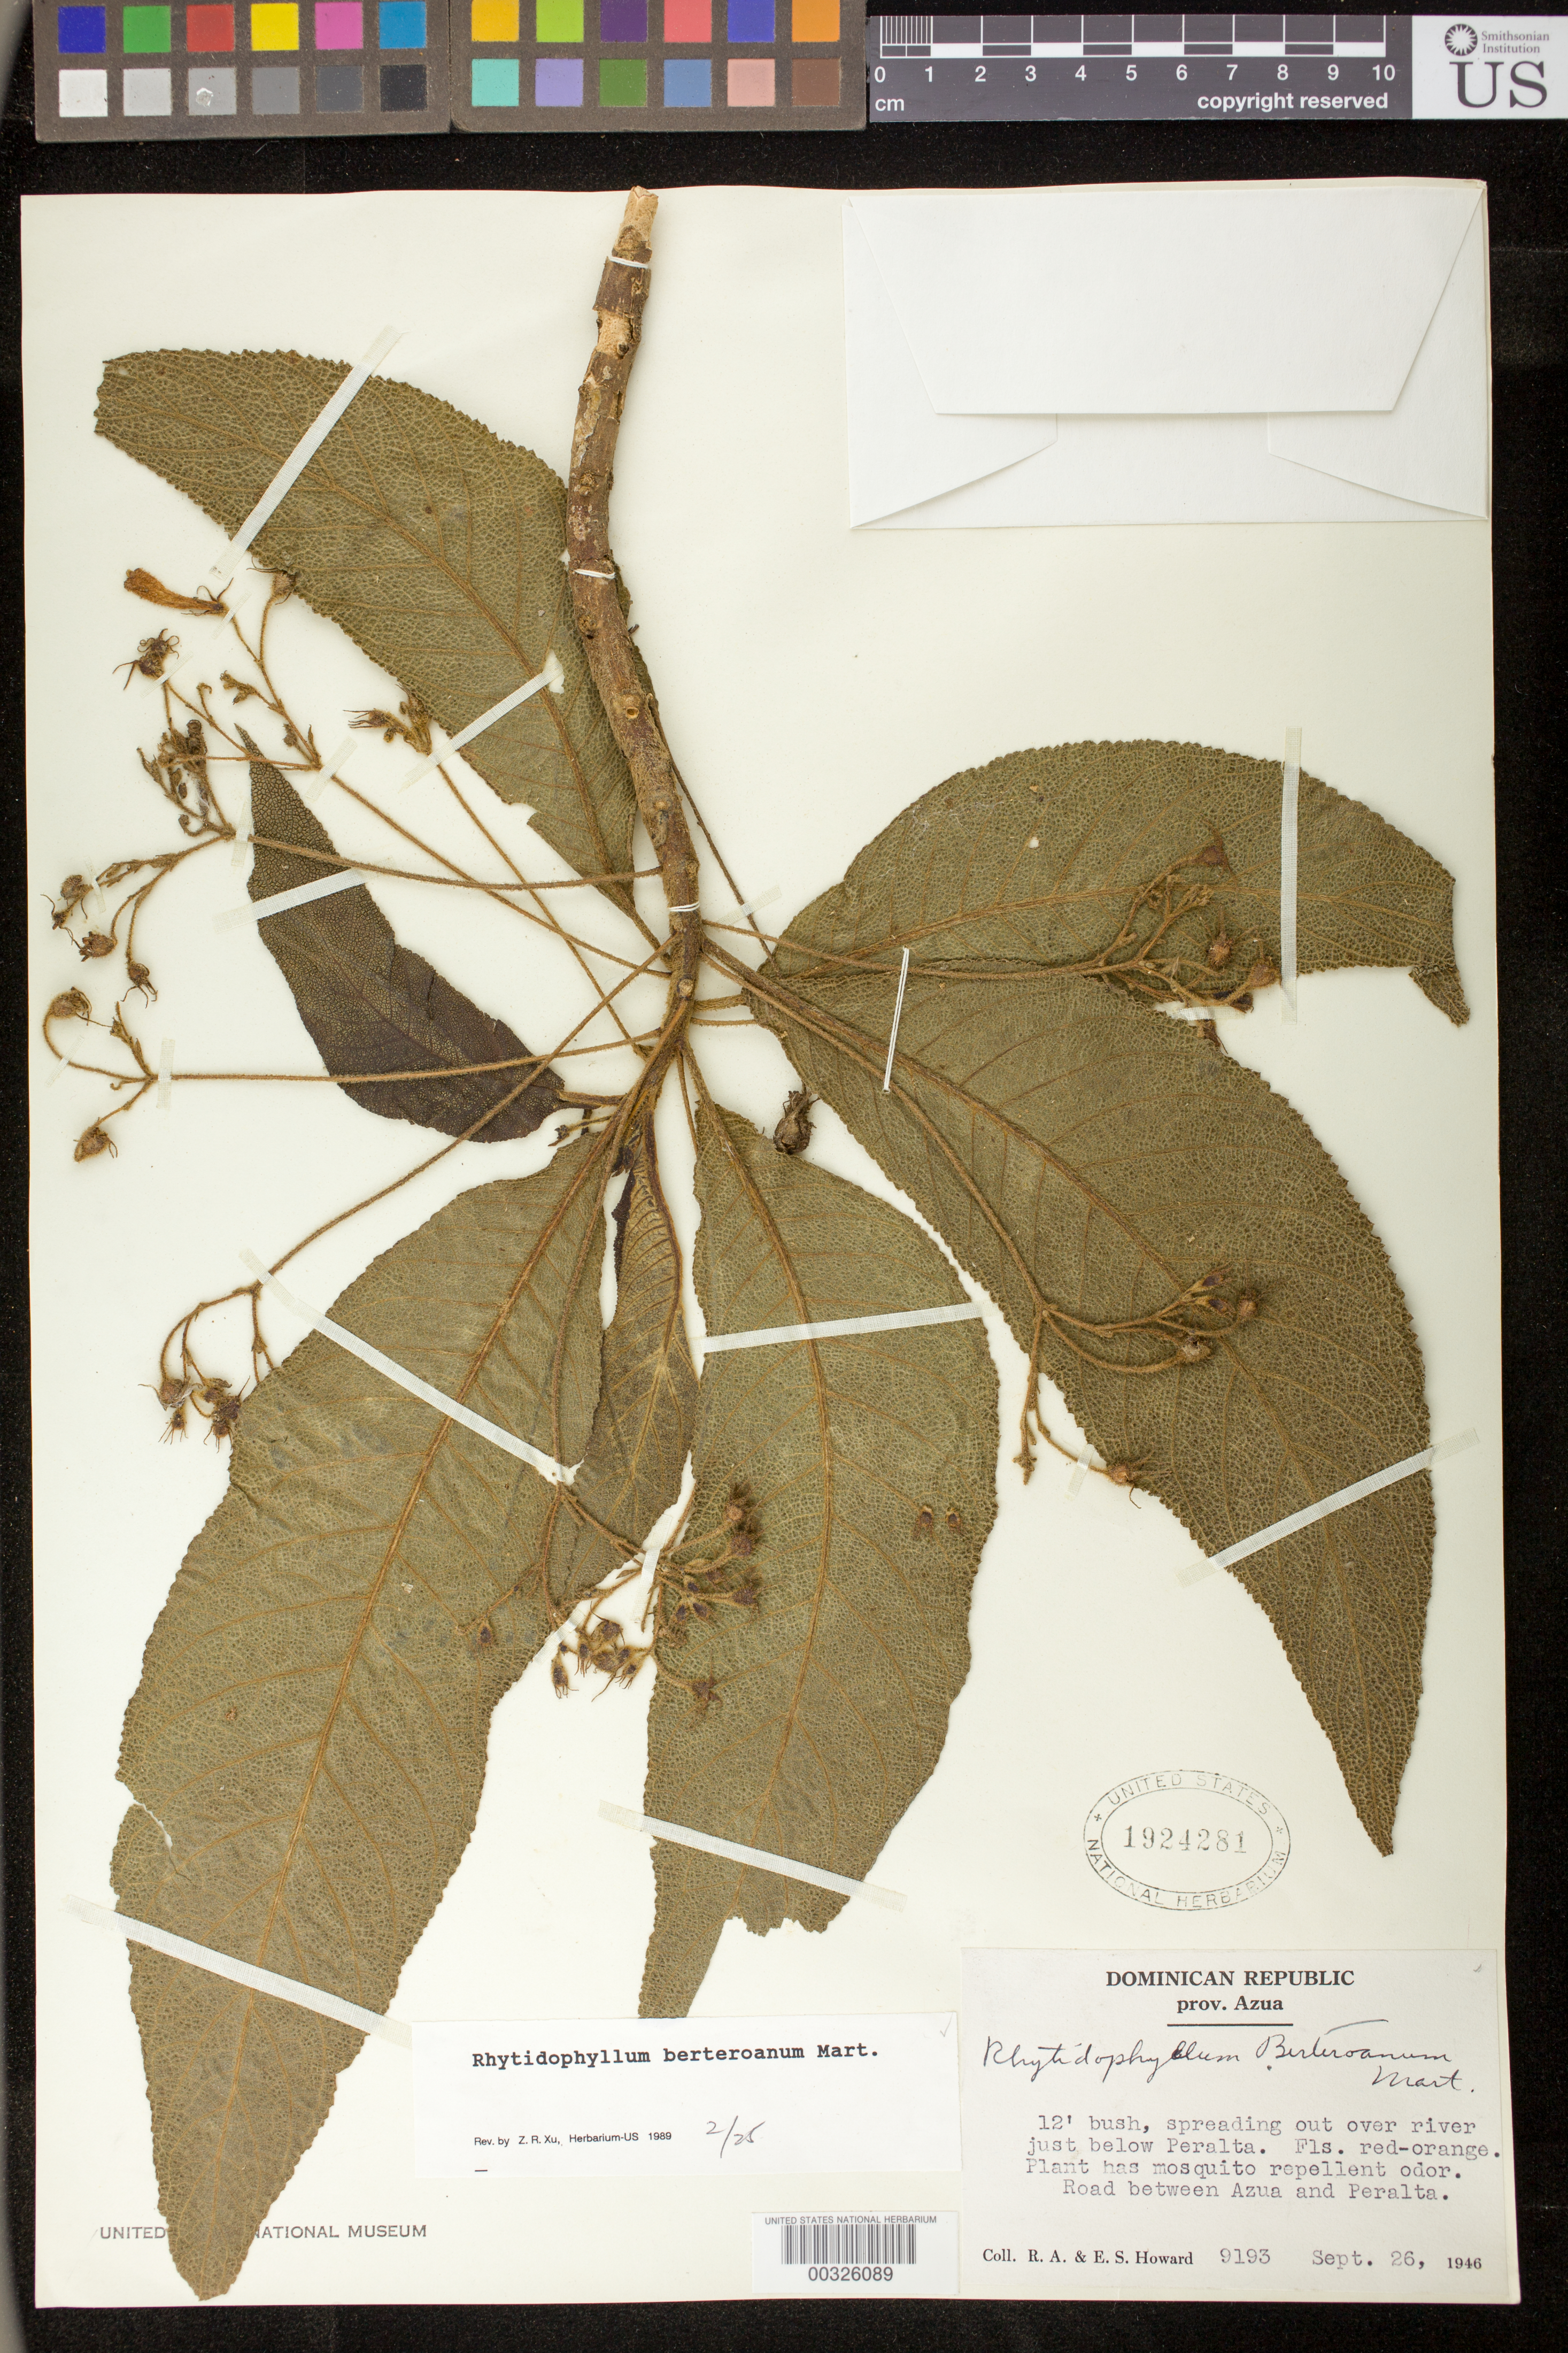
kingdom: Plantae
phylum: Tracheophyta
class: Magnoliopsida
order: Lamiales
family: Gesneriaceae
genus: Rhytidophyllum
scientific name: Rhytidophyllum berteroanum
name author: Mart.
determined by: Skog, Laurence E.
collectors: R. A. Howard & E. S. Howard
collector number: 9193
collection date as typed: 26 Sep 1946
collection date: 1946-09-26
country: Dominican Republic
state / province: Azua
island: Hispaniola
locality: Just below Peralta, road between Azua and Peralta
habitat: Spreading out over river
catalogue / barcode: US 1924281